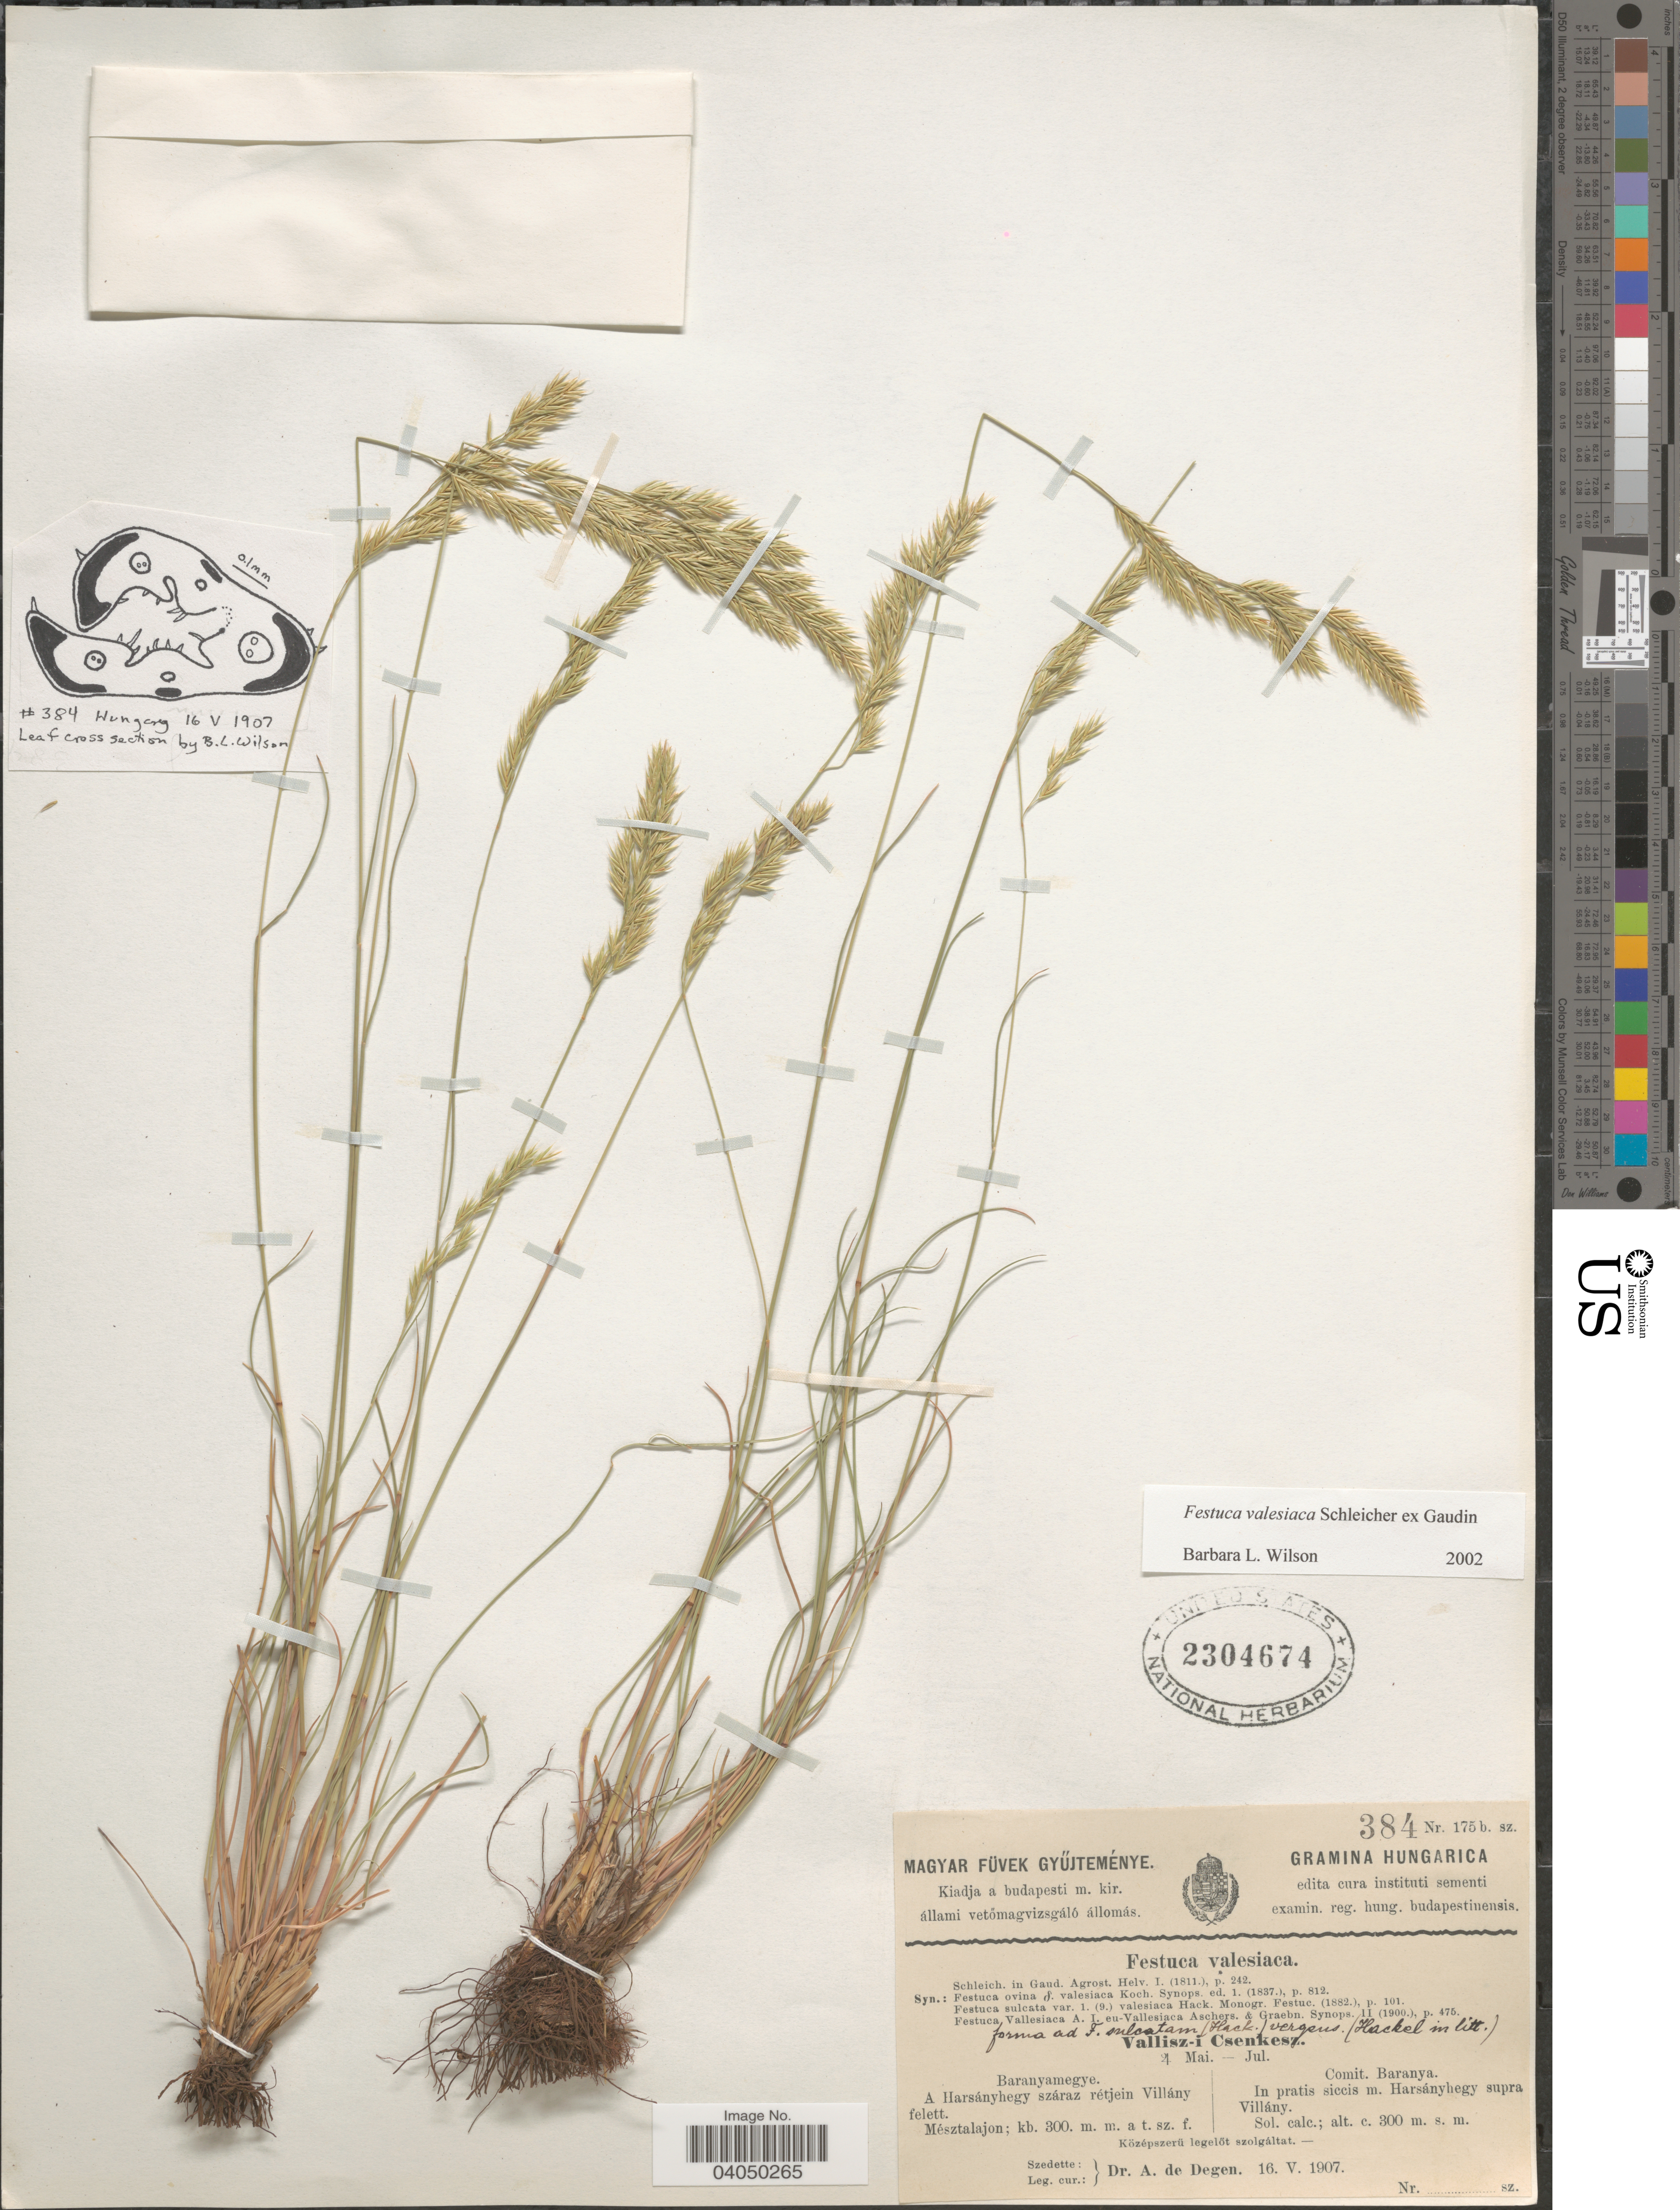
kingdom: Plantae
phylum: Tracheophyta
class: Liliopsida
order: Poales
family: Poaceae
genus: Festuca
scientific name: Festuca valesiaca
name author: Schleich. ex Gaudin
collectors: A. Degen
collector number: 175b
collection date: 1907-05-16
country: Hungary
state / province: Baranya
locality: Comit. Baranya. In pratis siccis m. Harsányhegy supra Villány.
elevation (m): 300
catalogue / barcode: US 2304674